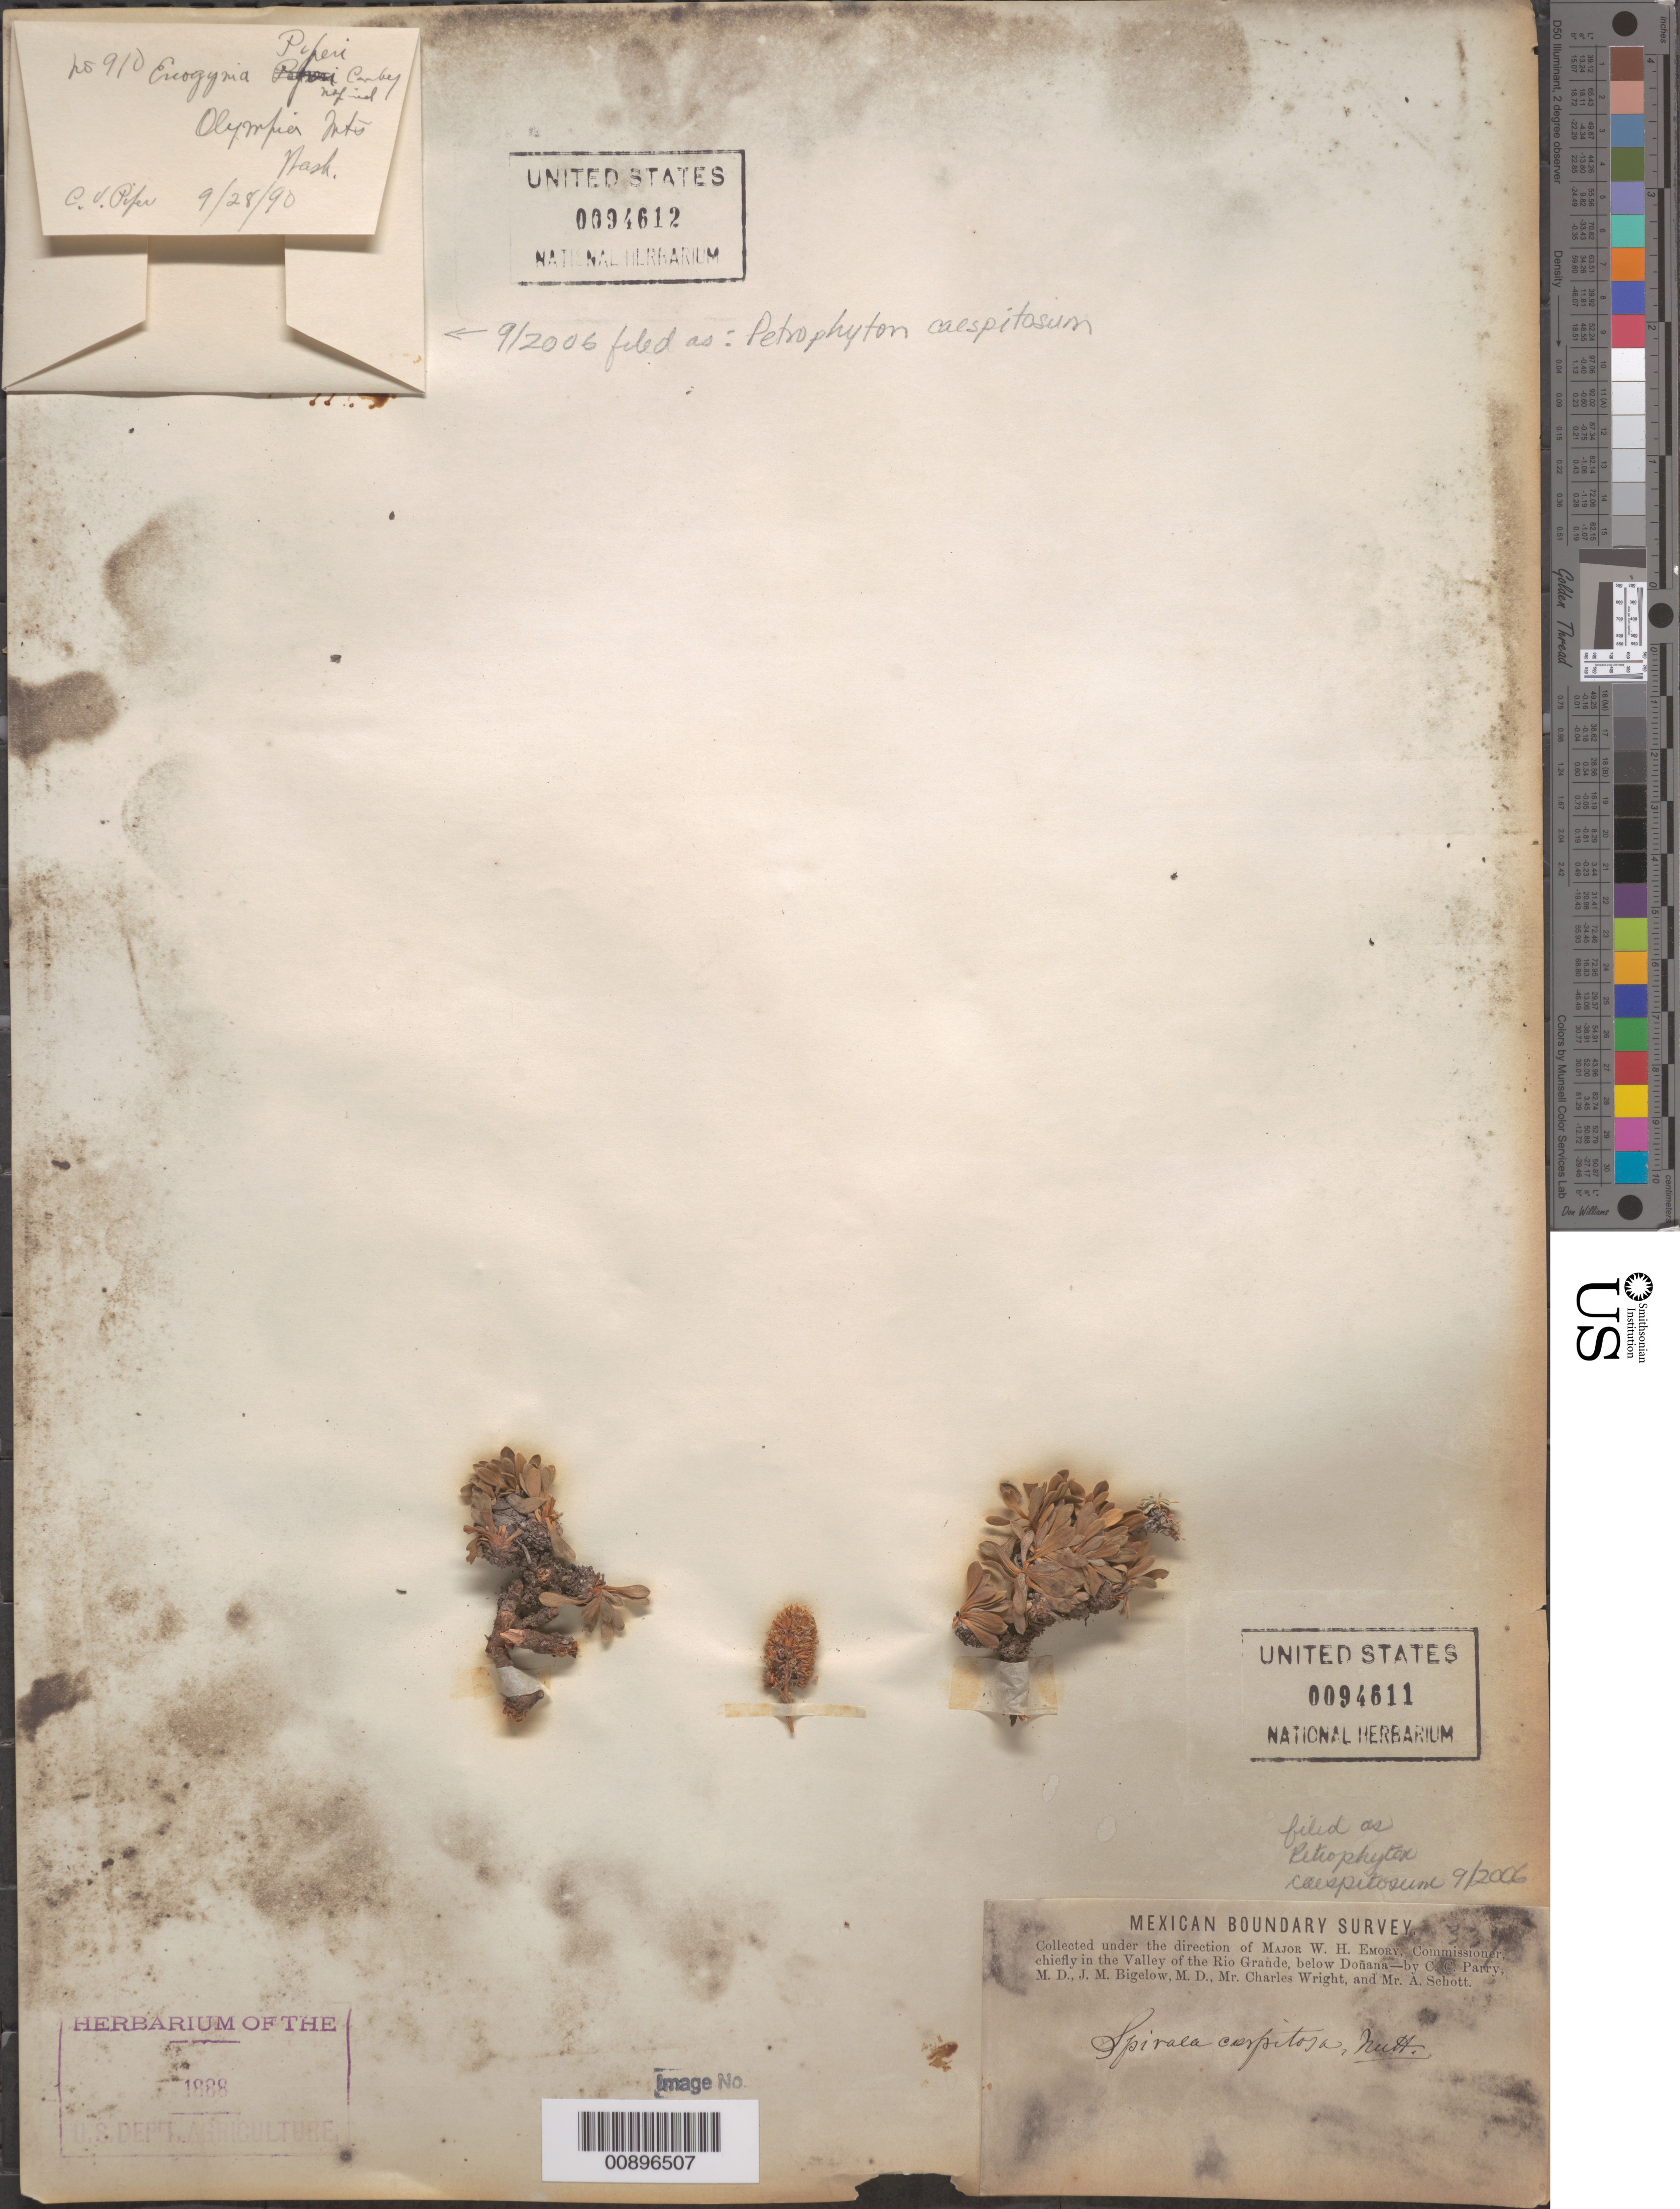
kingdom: Plantae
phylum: Tracheophyta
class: Magnoliopsida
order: Rosales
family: Rosaceae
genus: Petrophytum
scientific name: Petrophytum caespitosum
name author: (Nutt.) Rydb.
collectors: C. C. Parry, J. M. Bigelow, C. Wright & A. C. V. Schott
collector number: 3375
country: United States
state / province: New Mexico / Texas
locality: Valley of the Rio Grande, below Doñana.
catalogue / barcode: US 94611